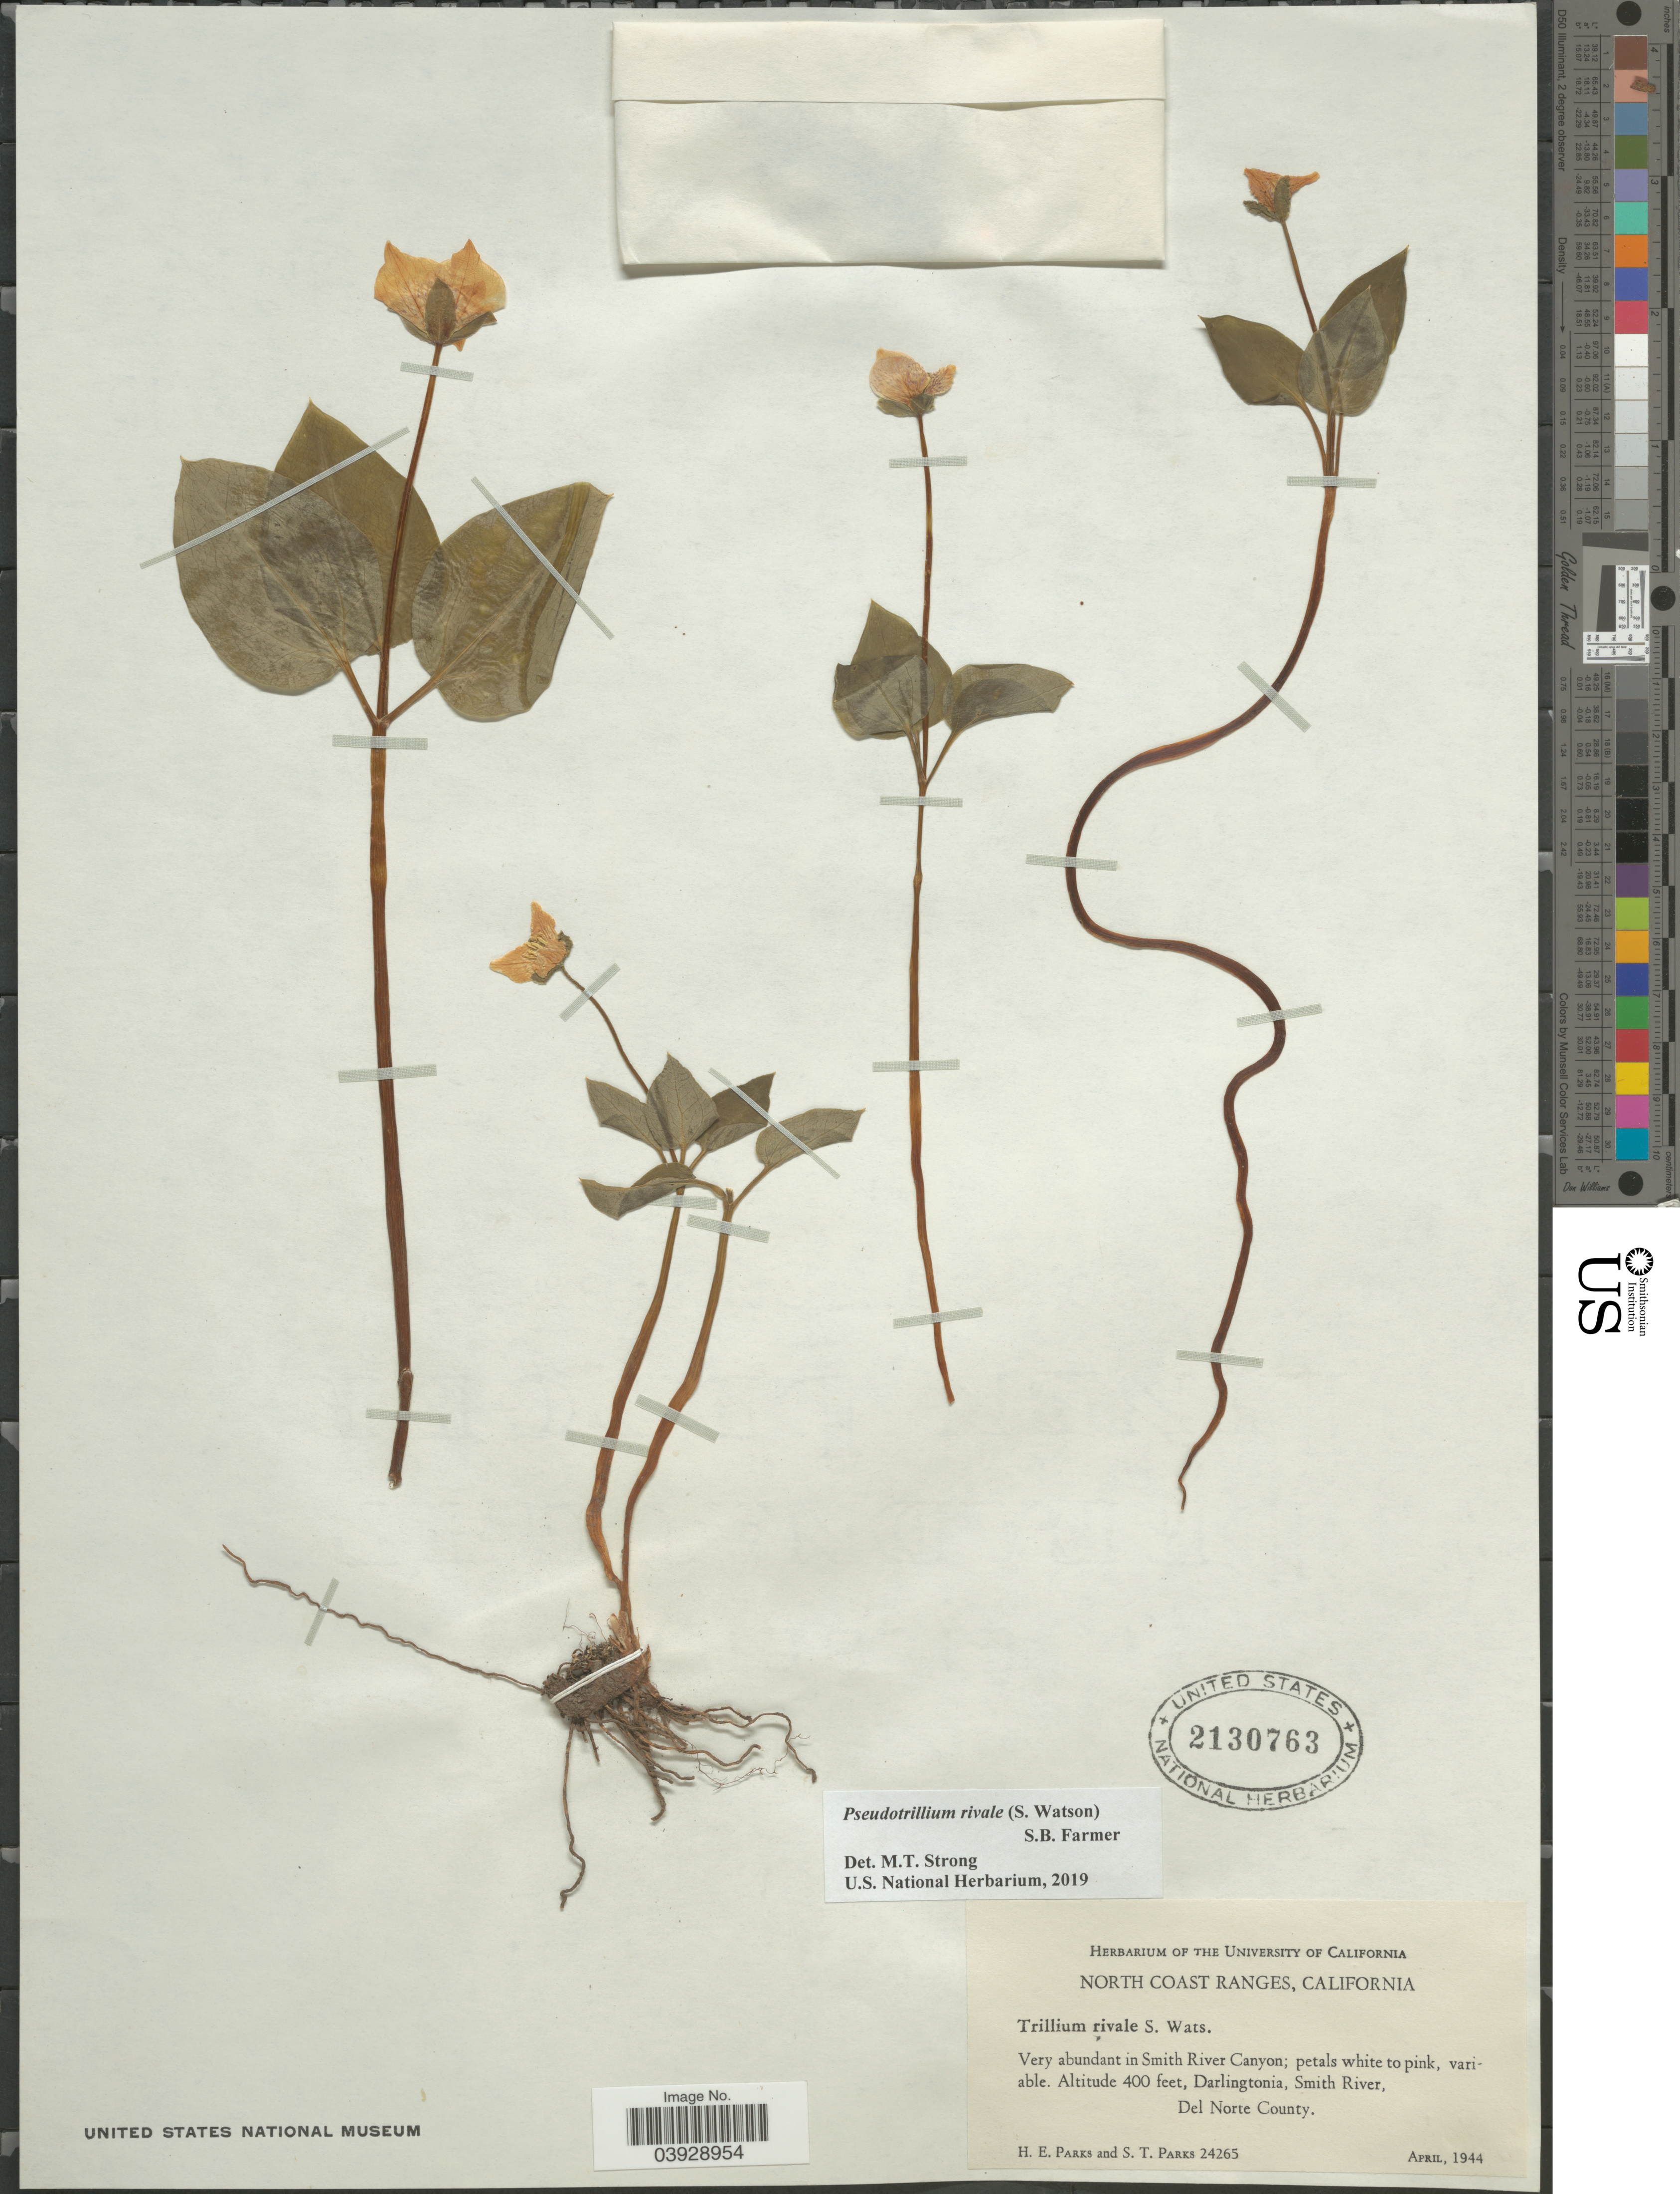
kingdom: Plantae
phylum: Tracheophyta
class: Liliopsida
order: Liliales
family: Melanthiaceae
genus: Pseudotrillium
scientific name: Pseudotrillium rivale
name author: (S. Watson) S.B. Farmer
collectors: H. E. Parks & S. Parks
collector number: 24265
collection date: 1944-04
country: United States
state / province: California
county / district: Del Norte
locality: North Coast Ranges. In Smith river Canyon, Darlingtonia, Smith River, Del Norte County.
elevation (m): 122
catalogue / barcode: US 2130763